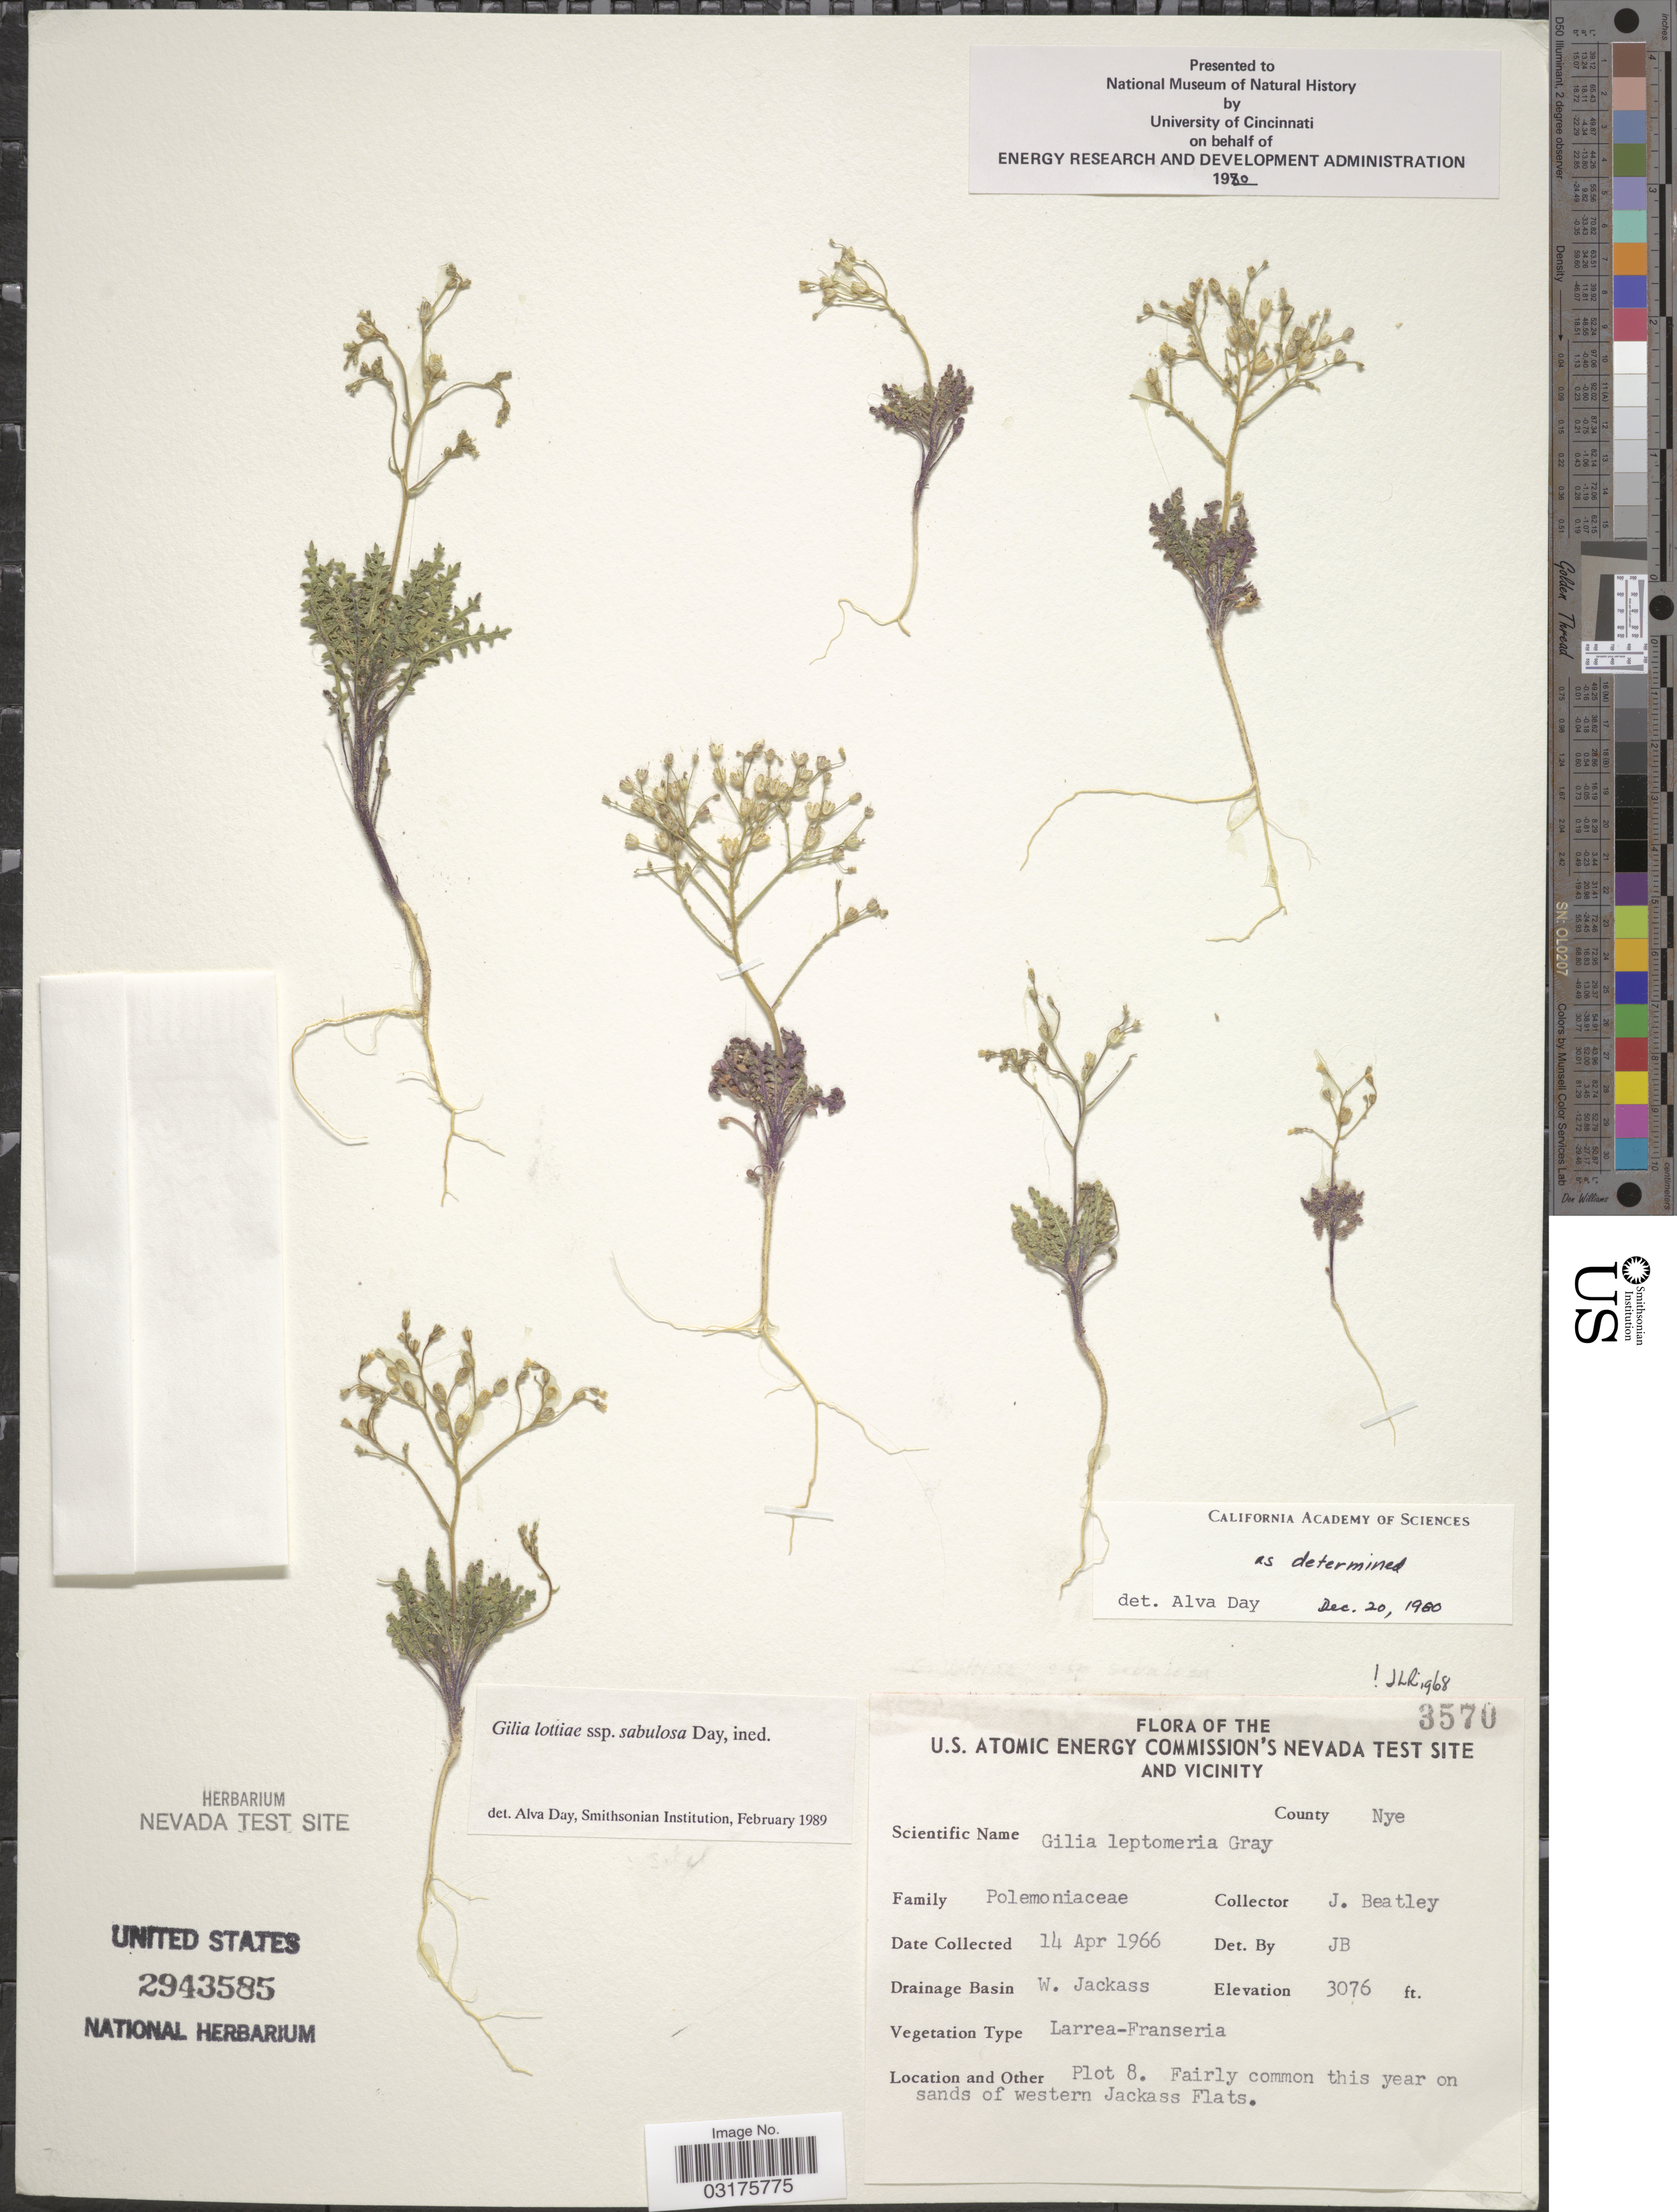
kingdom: Plantae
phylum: Tracheophyta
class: Magnoliopsida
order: Ericales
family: Polemoniaceae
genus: Aliciella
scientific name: Aliciella leptomeria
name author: (A. Gray) J.M. Porter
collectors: J. C. Beatley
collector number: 3570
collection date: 1966-04-14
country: United States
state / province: Nevada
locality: The U.S. Atomic Energy Commission's Nevada Test Site and Vicinity. County Nye. Drainage Basin W. Jackass. Plot 8. Fairly common this year on sands of western Jackass Flats.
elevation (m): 938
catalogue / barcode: US 2943585